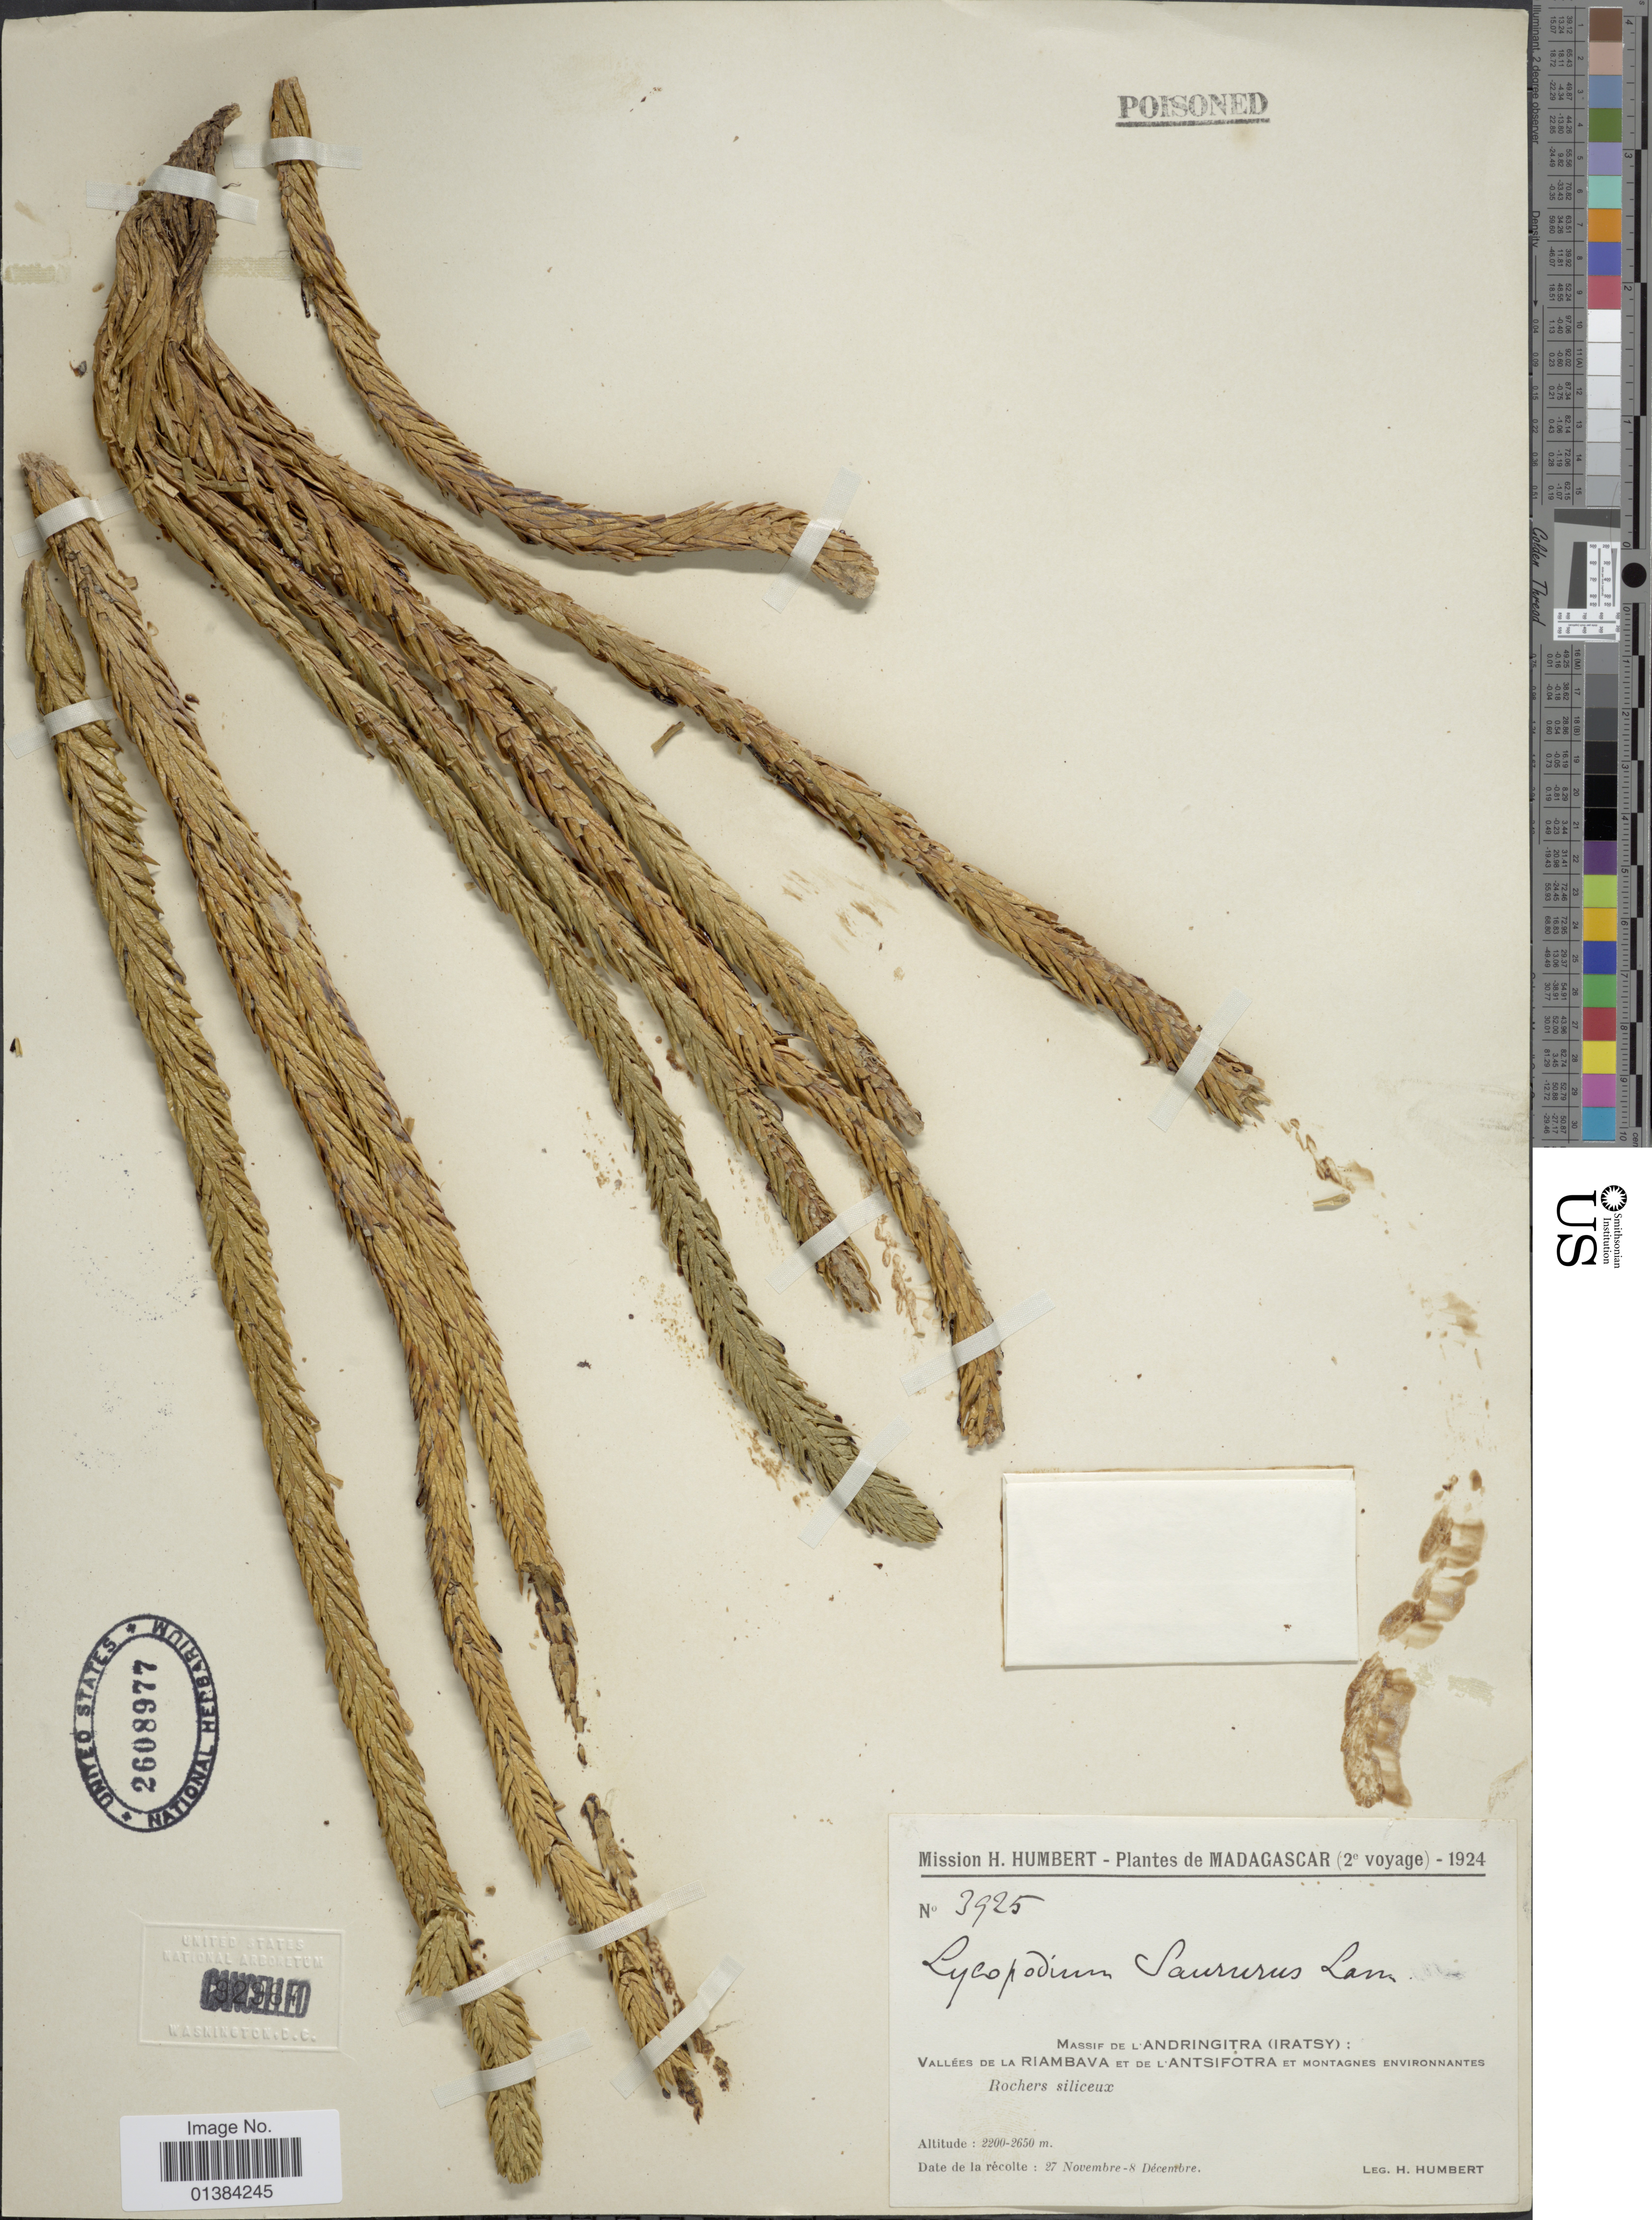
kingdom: Plantae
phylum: Tracheophyta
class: Lycopodiopsida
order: Lycopodiales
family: Lycopodiaceae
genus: Phlegmariurus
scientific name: Phlegmariurus saururus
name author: (Lam.) B. Øllg.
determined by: Field, A. R.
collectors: H. Humbert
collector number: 3925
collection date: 1924-11-27/1924-12-08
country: Madagascar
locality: Massif de L'Andringitra (Iratsy): Vallées de la Riambava et de L'Antsifotra et montagnes environnantes.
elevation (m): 2200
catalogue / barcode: US 2608977